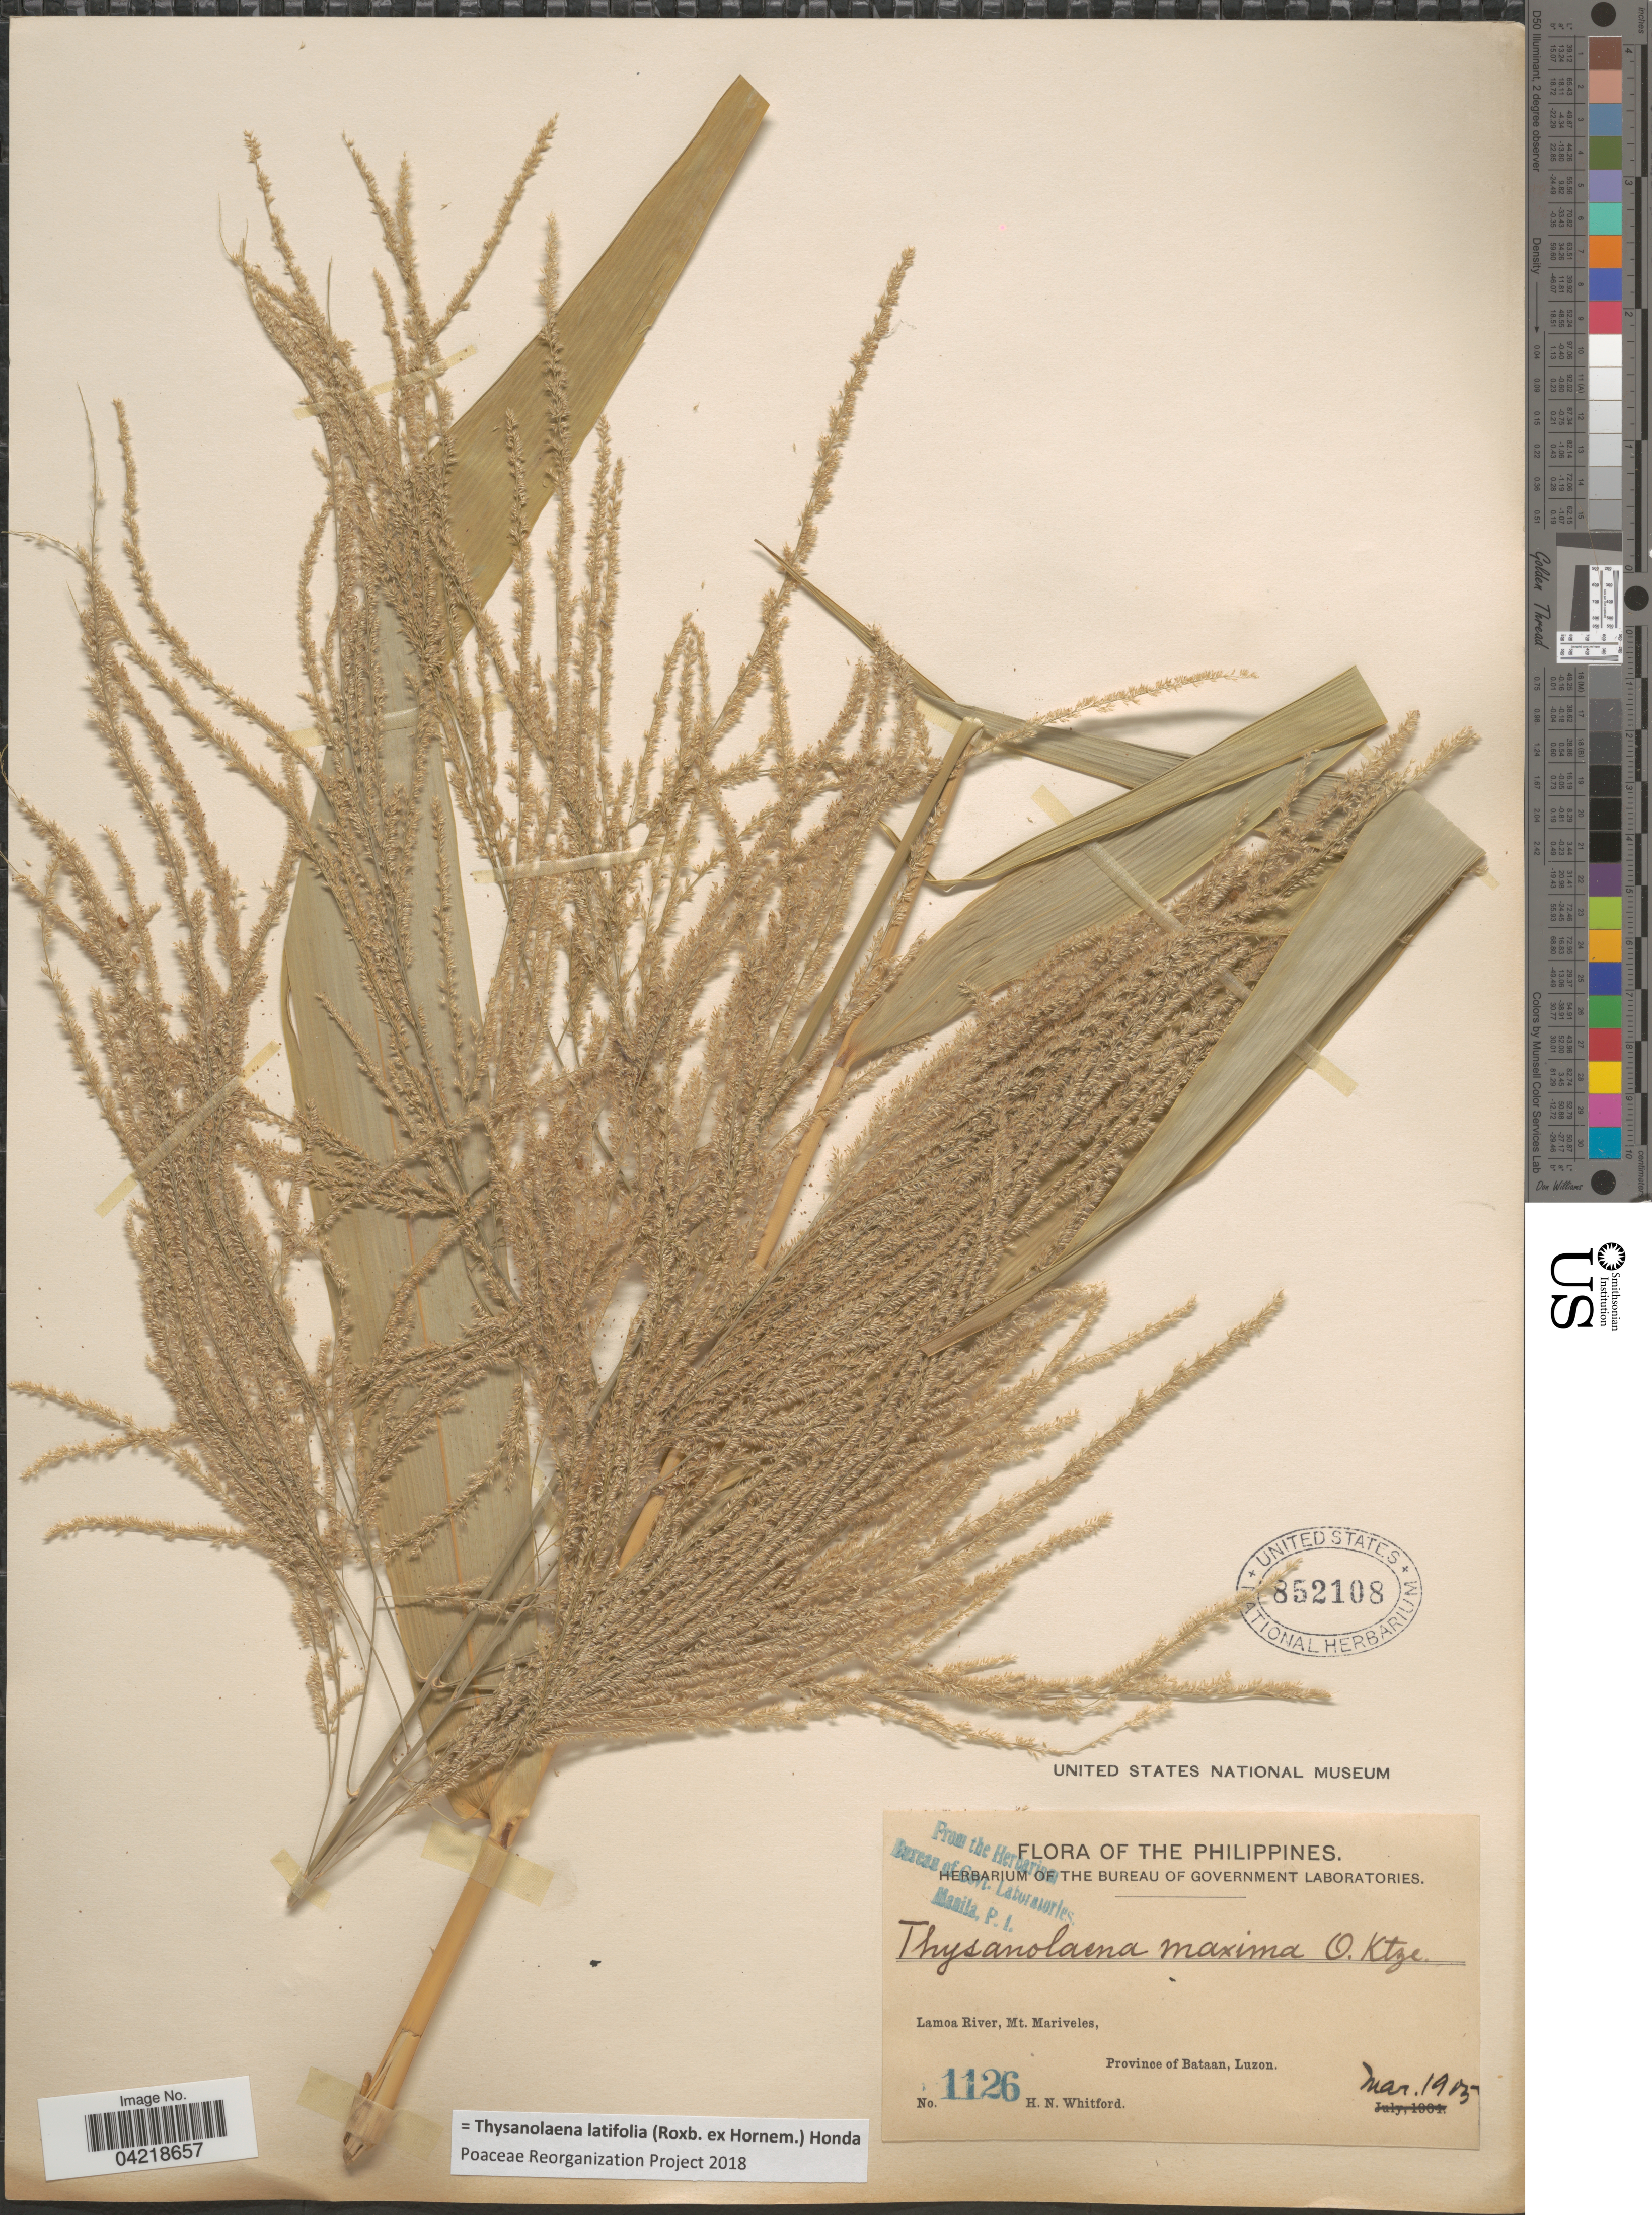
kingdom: Plantae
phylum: Tracheophyta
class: Liliopsida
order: Poales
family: Poaceae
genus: Thysanolaena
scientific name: Thysanolaena latifolia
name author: (Roxb. ex Hornem.) Honda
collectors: H. N. Whitford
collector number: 1126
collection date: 1905-03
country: Philippines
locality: Lamao River, Mt. Mariveles, Province of Bataan, Luzon.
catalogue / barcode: US 852108